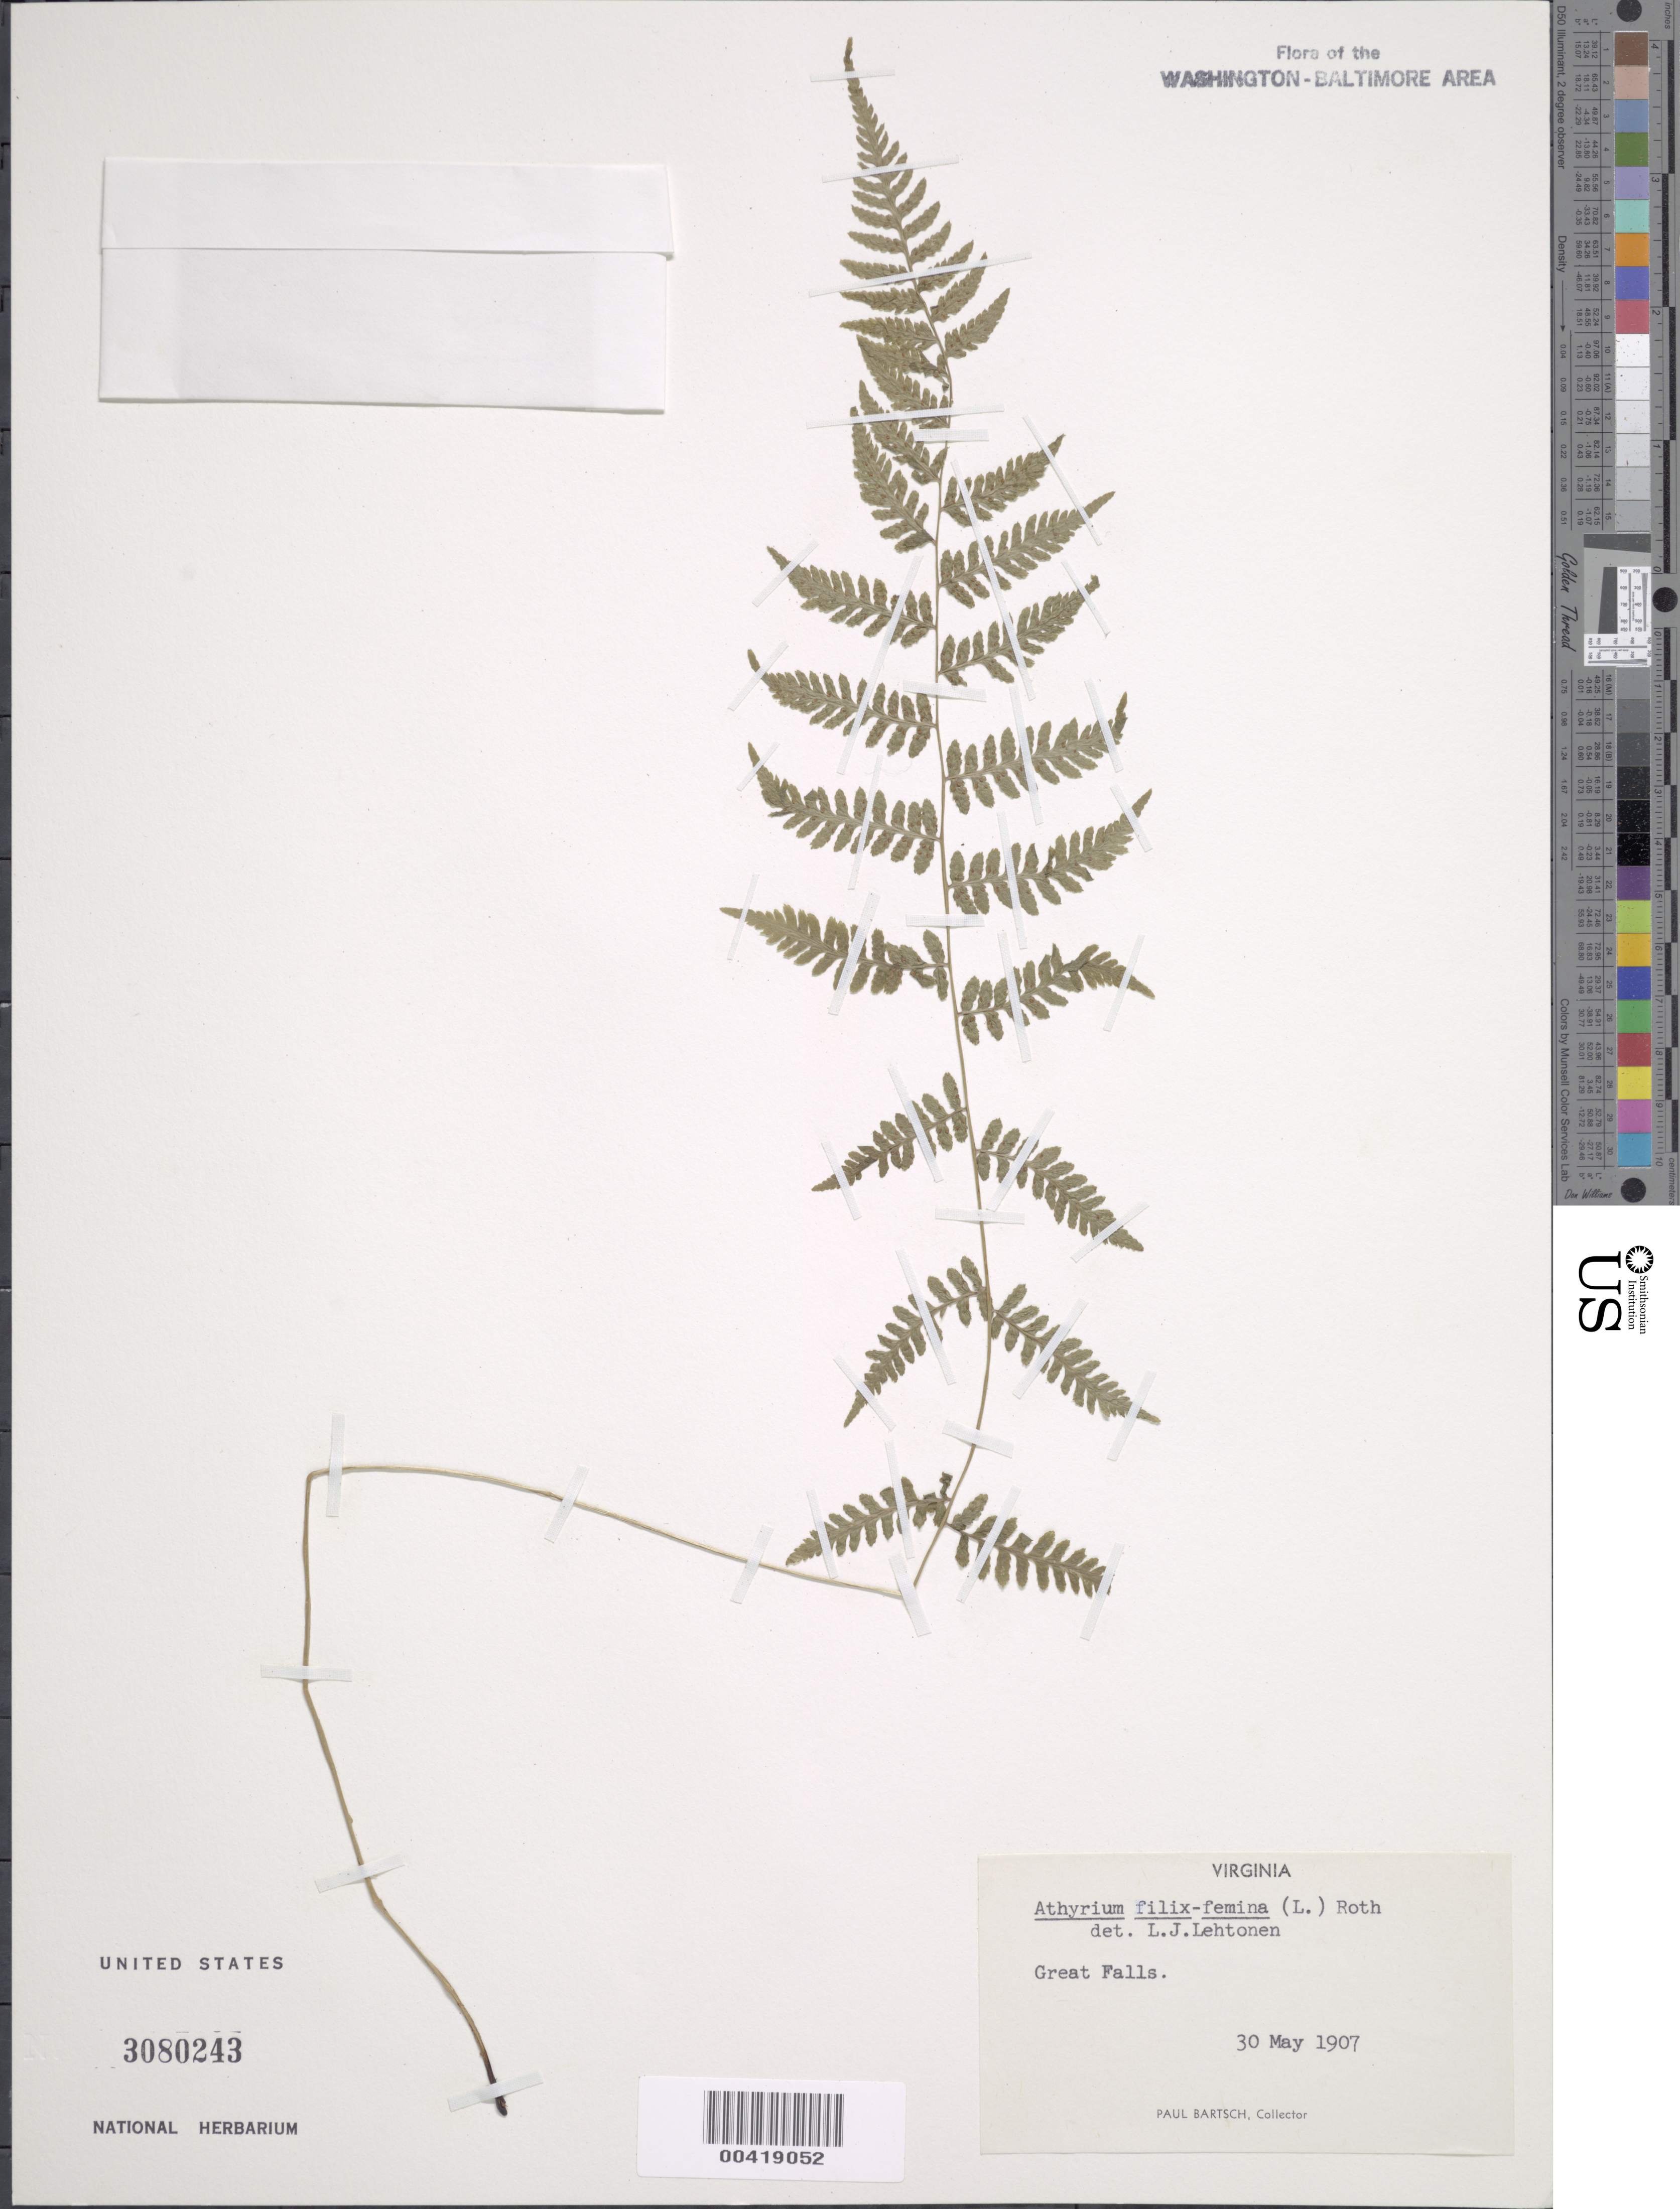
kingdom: Plantae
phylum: Tracheophyta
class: Polypodiopsida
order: Polypodiales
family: Athyriaceae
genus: Athyrium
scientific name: Athyrium filix-femina var. asplenioides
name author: (Michx.) Farw.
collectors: P. Bartsch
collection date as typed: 30 May 1907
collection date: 1907-05-30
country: United States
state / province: Virginia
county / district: Fairfax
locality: Great Falls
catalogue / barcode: US 3080243